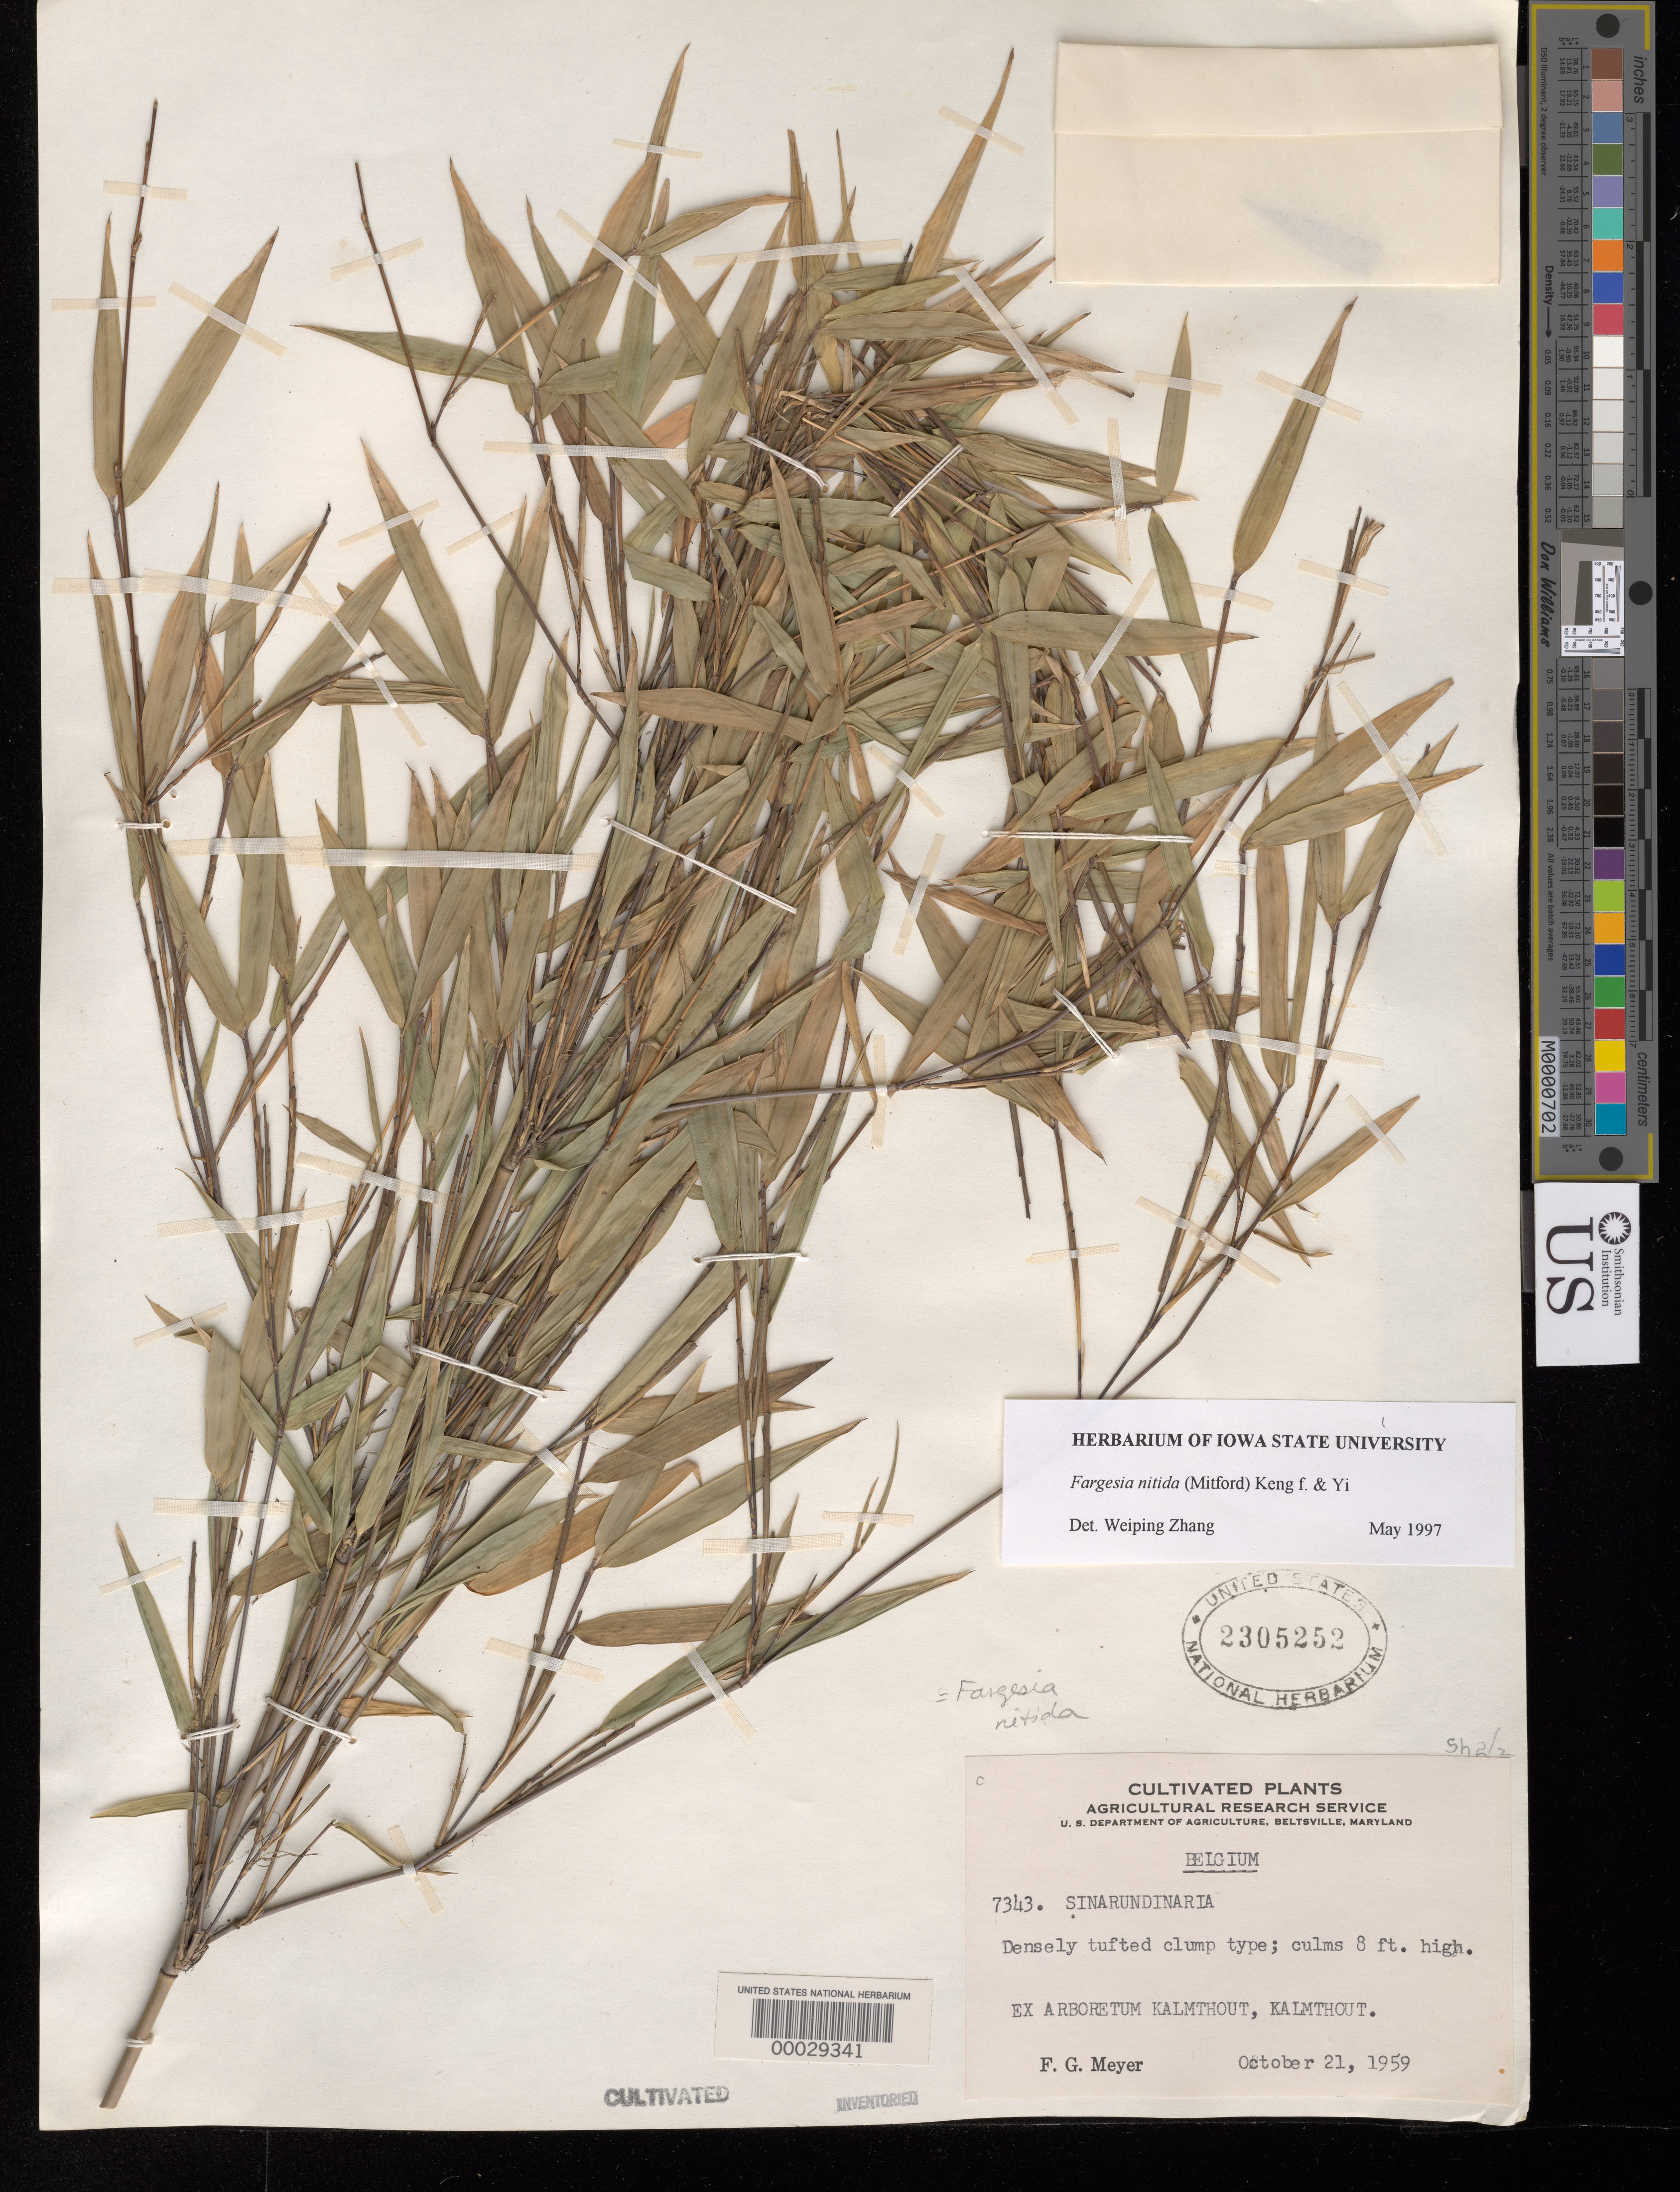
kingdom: Plantae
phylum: Tracheophyta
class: Liliopsida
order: Poales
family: Poaceae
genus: Fargesia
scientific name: Fargesia nitida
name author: (Mitford ex Stapf) Keng f. ex T.P. Yi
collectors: F. G. Meyer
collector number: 7343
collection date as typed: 21 Oct 1959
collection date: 1959-10-21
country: Belgium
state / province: Flanders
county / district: Antwerpen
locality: Arboretum Kalmthout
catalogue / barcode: US 2305252